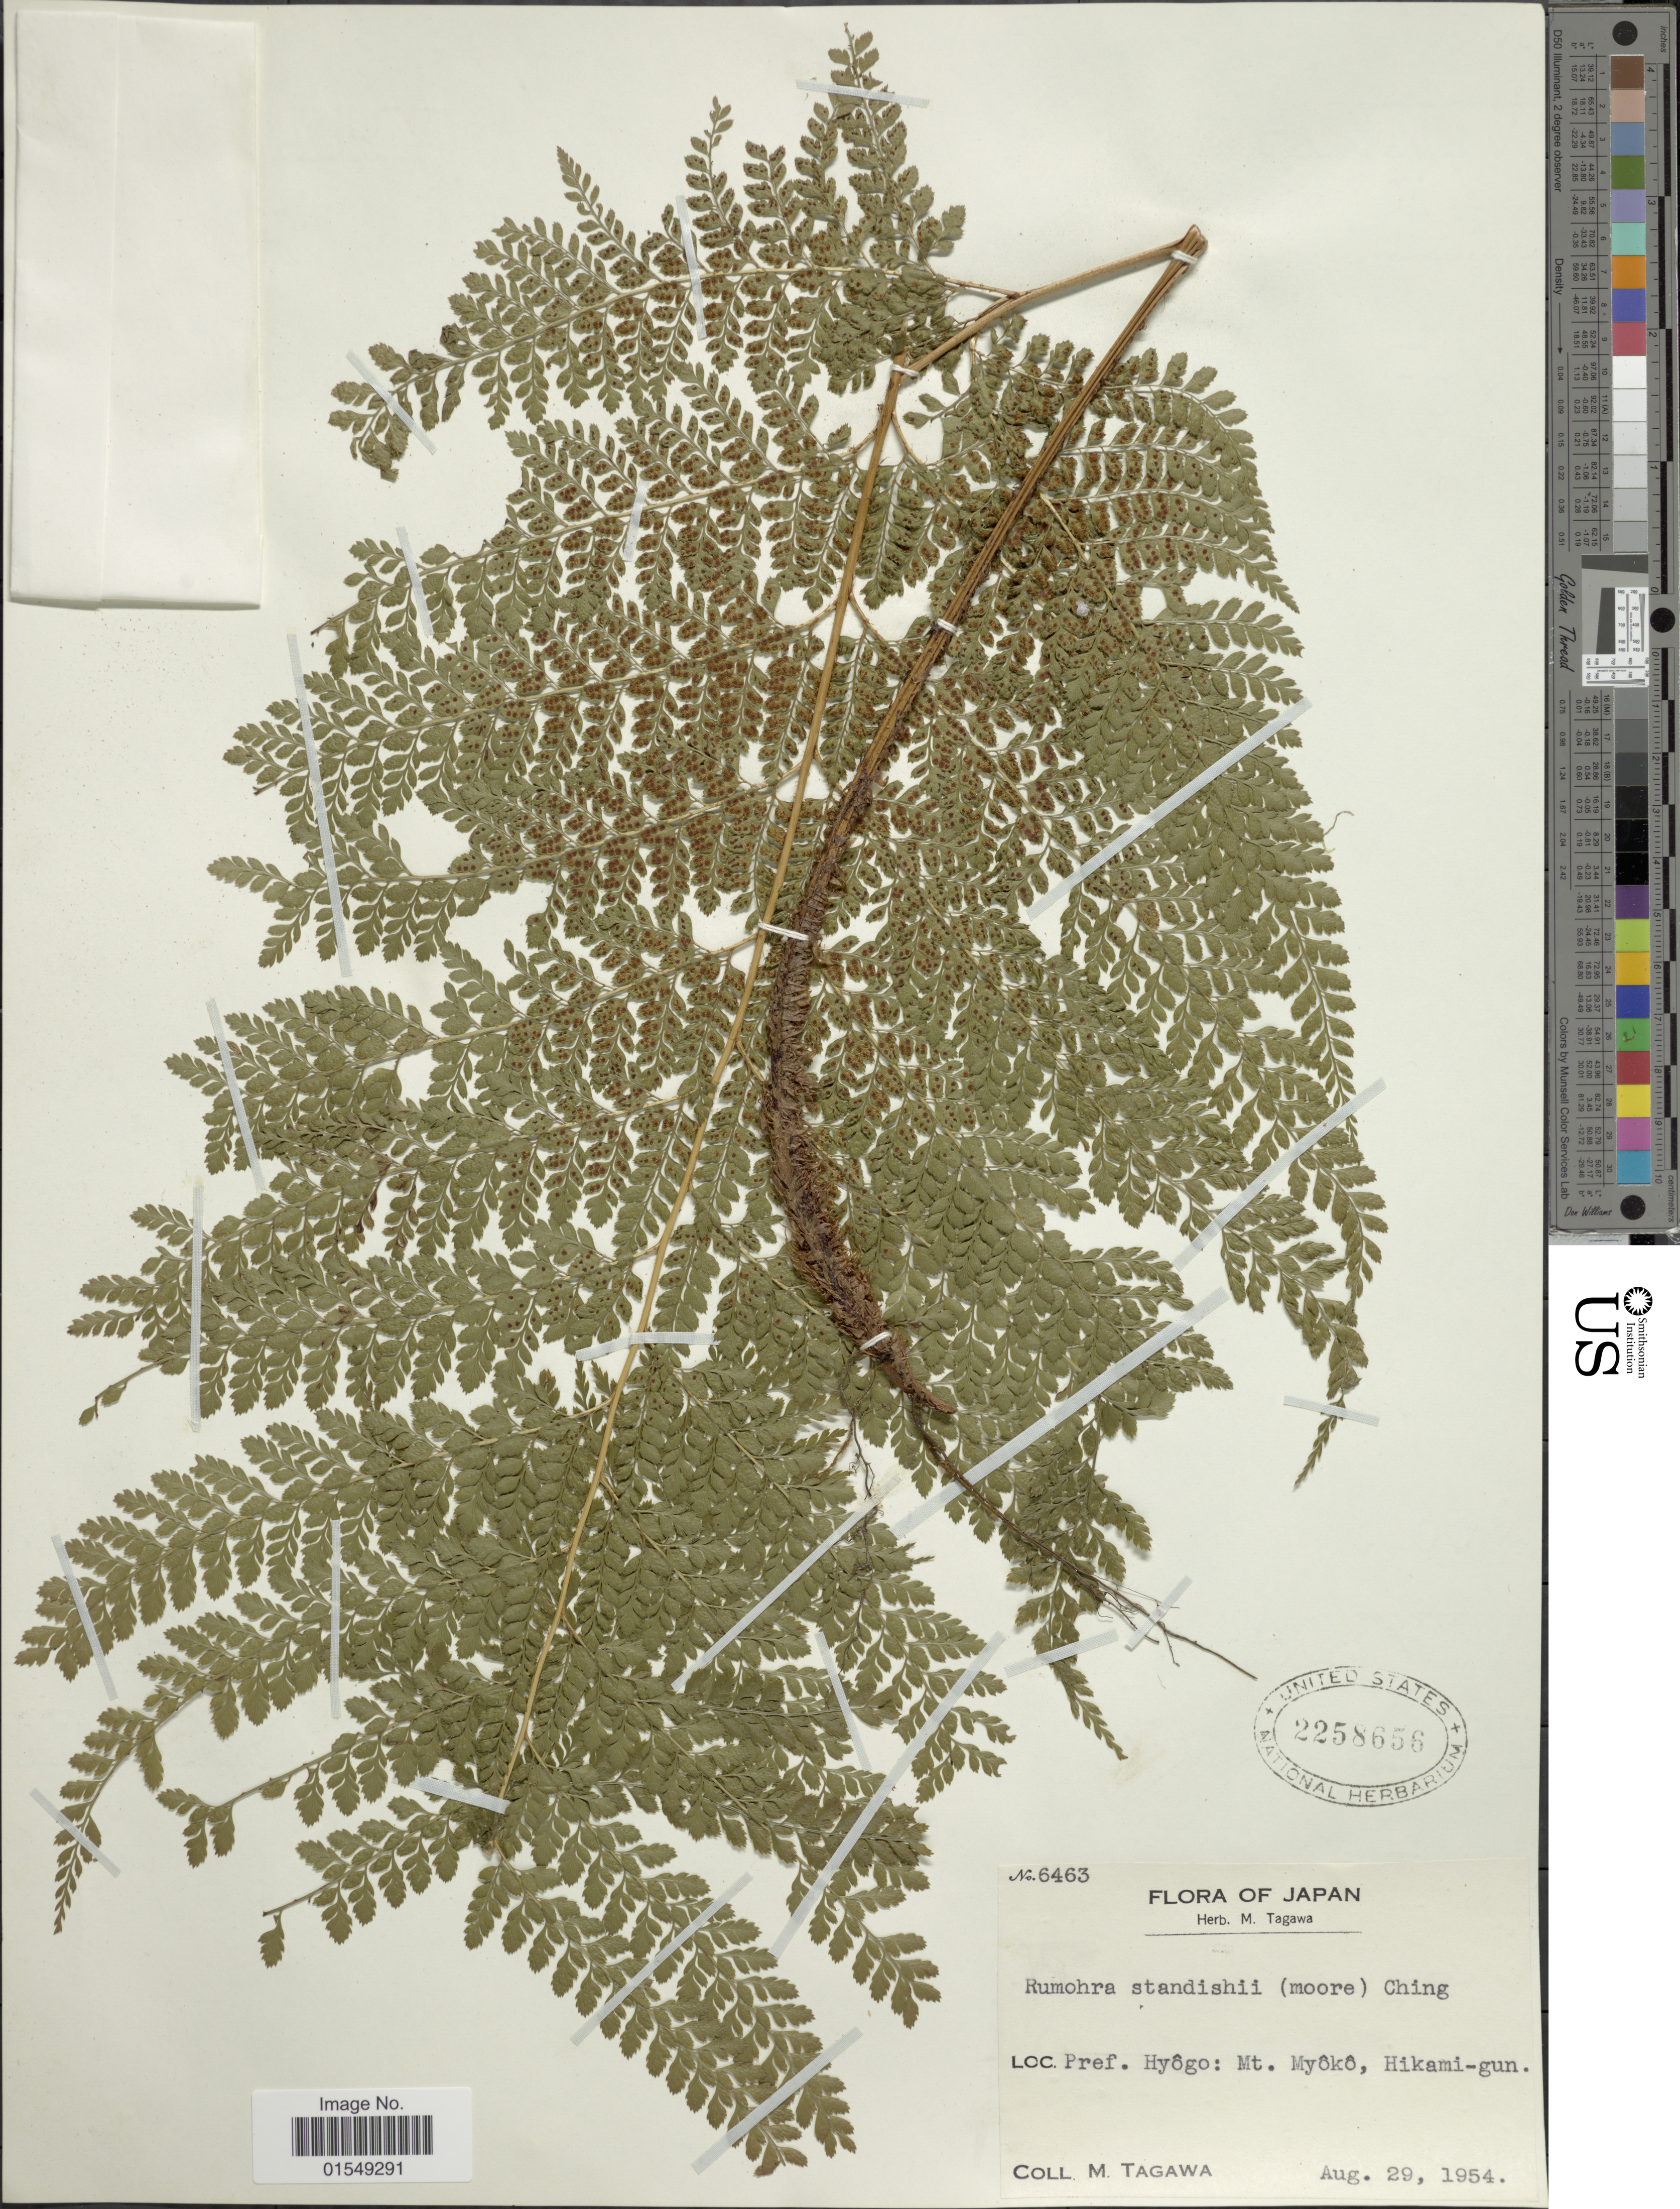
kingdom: Plantae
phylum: Tracheophyta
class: Polypodiopsida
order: Polypodiales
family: Dryopteridaceae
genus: Arachniodes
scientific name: Arachniodes standishii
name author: (T. Moore) Ohwi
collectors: M. Tagawa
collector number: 6463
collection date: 1954-08-29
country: Japan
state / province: Hyogo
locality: Pref. Hyogo: Mt. Myoko, Hikami-gun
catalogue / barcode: US 2258656